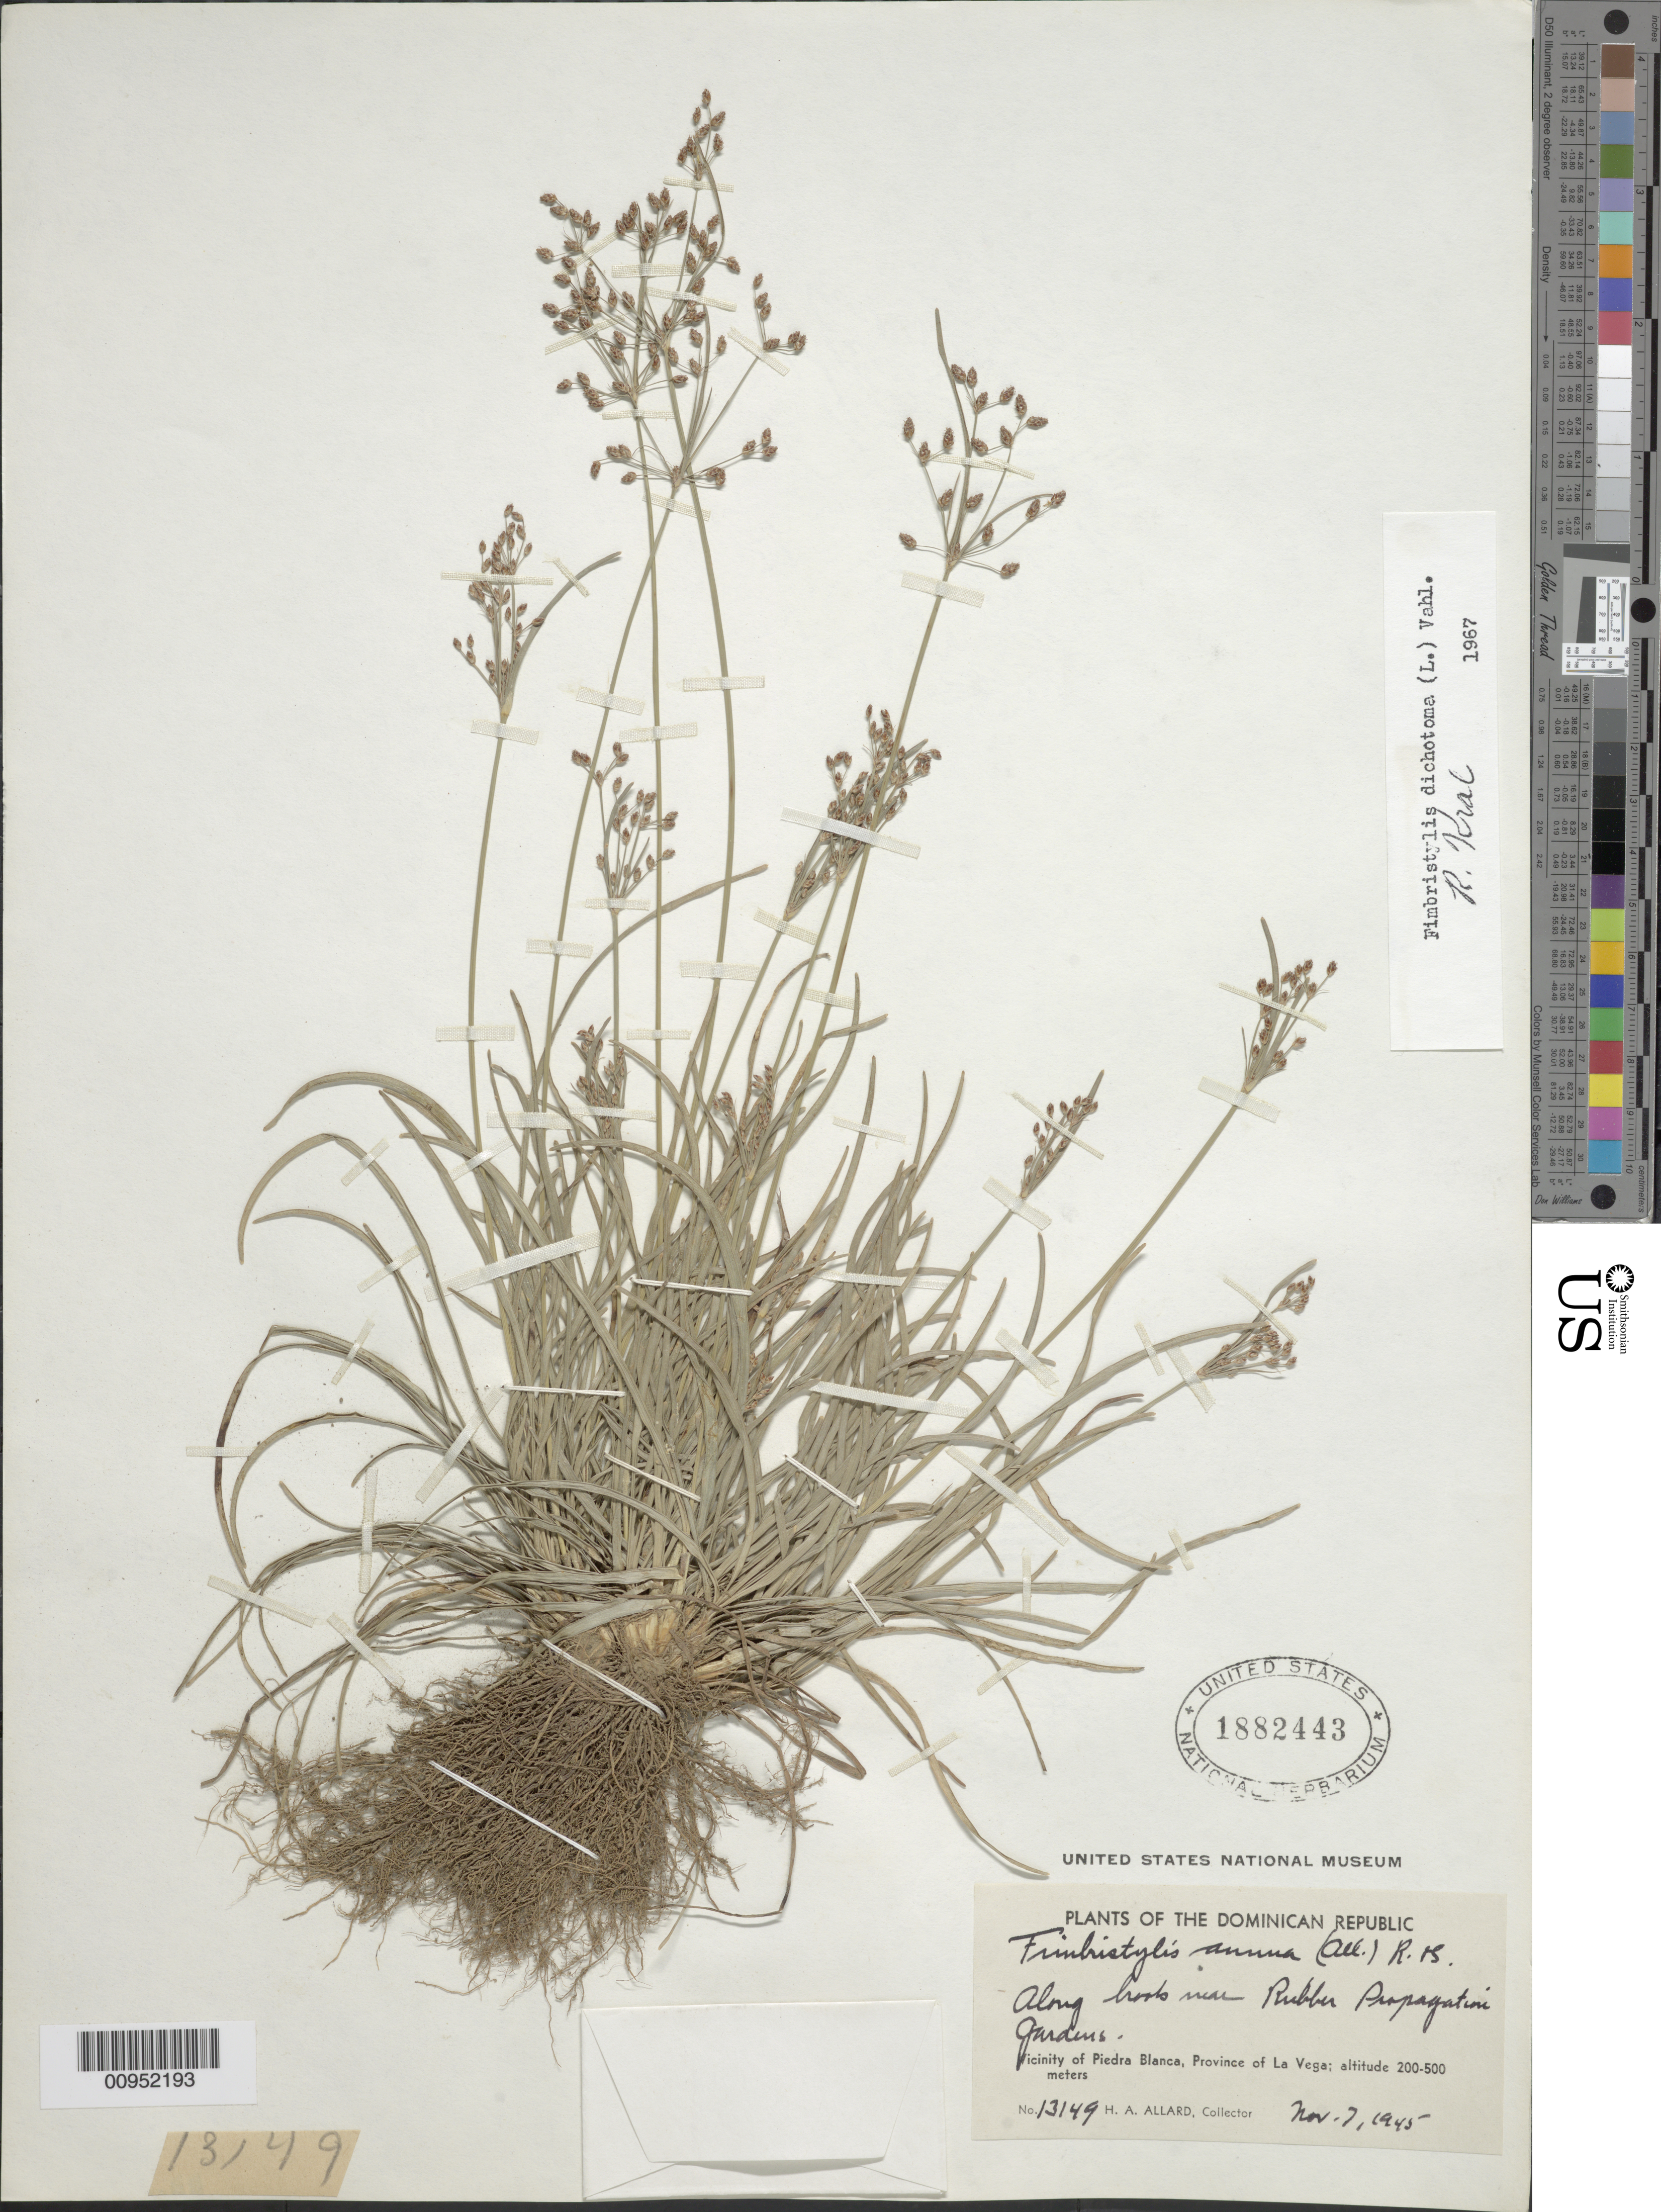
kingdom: Plantae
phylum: Tracheophyta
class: Liliopsida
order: Poales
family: Cyperaceae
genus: Fimbristylis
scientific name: Fimbristylis dichotoma subsp. dichotoma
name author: (L.) Vahl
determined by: Kral, Robert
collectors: H. A. Allard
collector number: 13149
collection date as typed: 07 Nov 1945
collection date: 1945-11-07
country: Dominican Republic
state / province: La Vega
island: Hispaniola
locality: Vicinity of Piedra Blanca, along brook near Rubber Propagation Gardens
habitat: Along brook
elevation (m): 200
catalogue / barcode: US 1882443